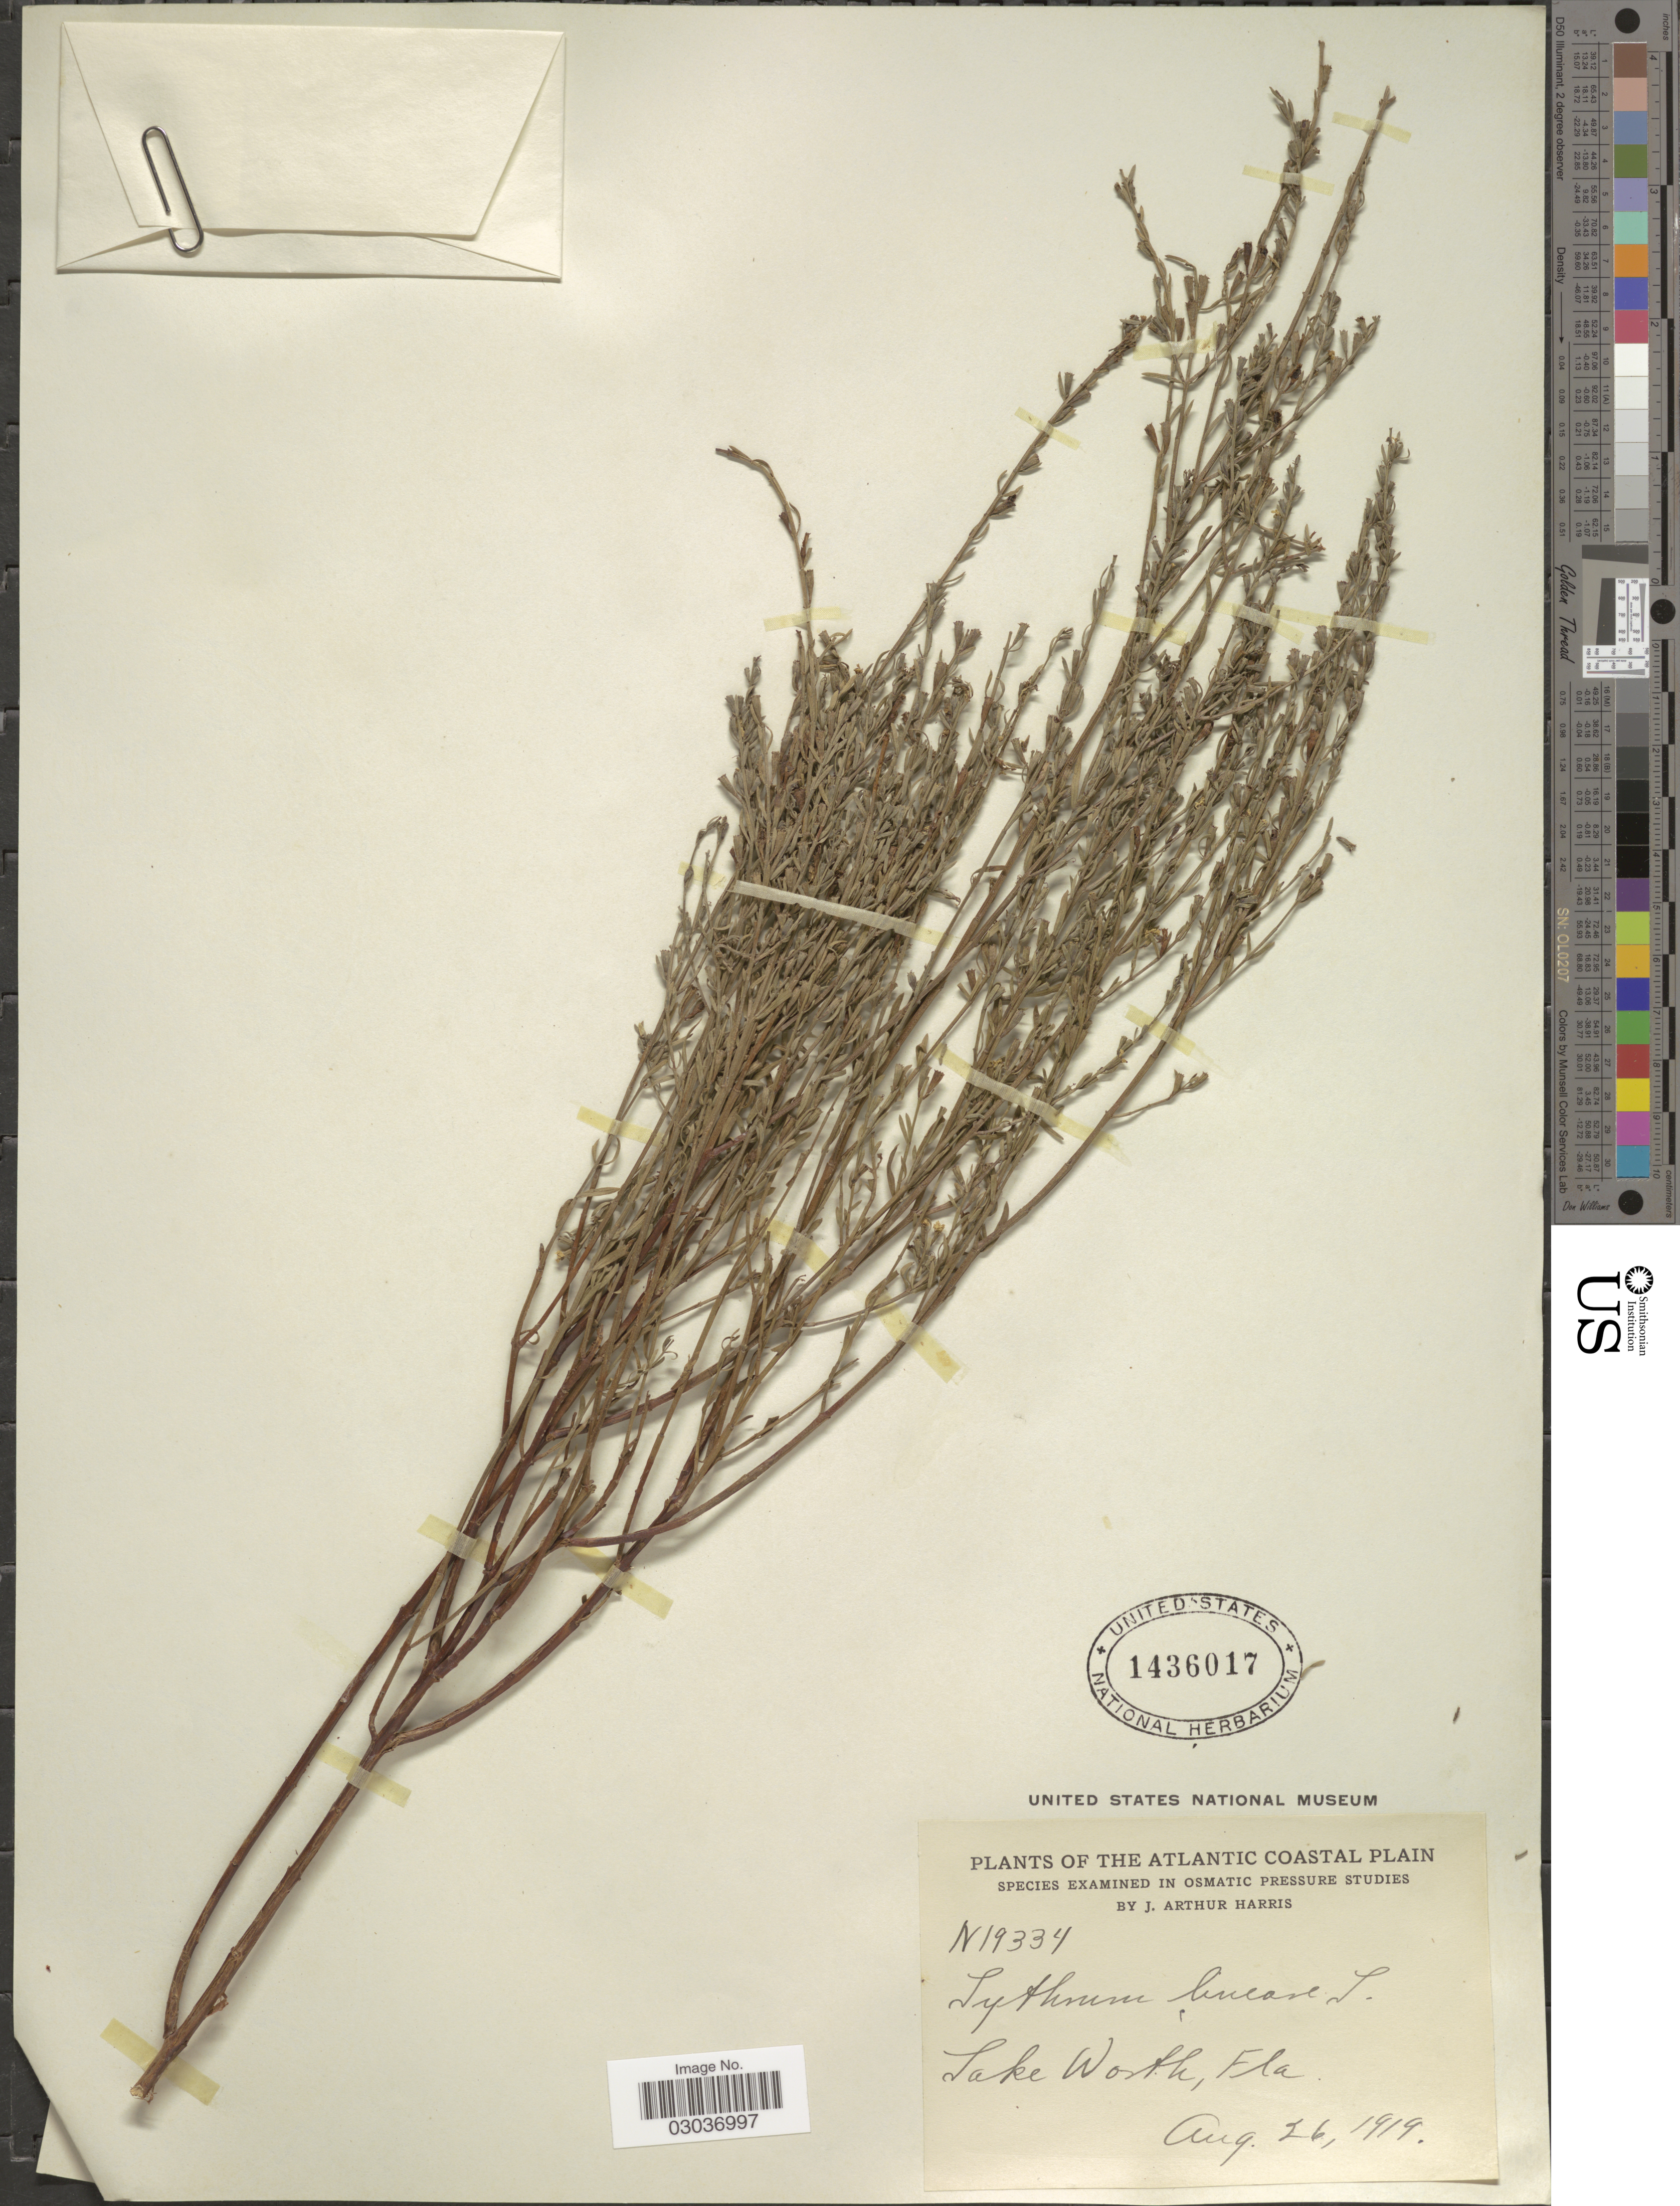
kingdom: Plantae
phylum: Tracheophyta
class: Magnoliopsida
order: Myrtales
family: Lythraceae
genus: Lythrum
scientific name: Lythrum lineare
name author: L.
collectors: J. A. Harris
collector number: N19334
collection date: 1919-08-26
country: United States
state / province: Florida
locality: The Atlantic Coastal Plain, Lake Worth, Fla.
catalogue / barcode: US 1436017